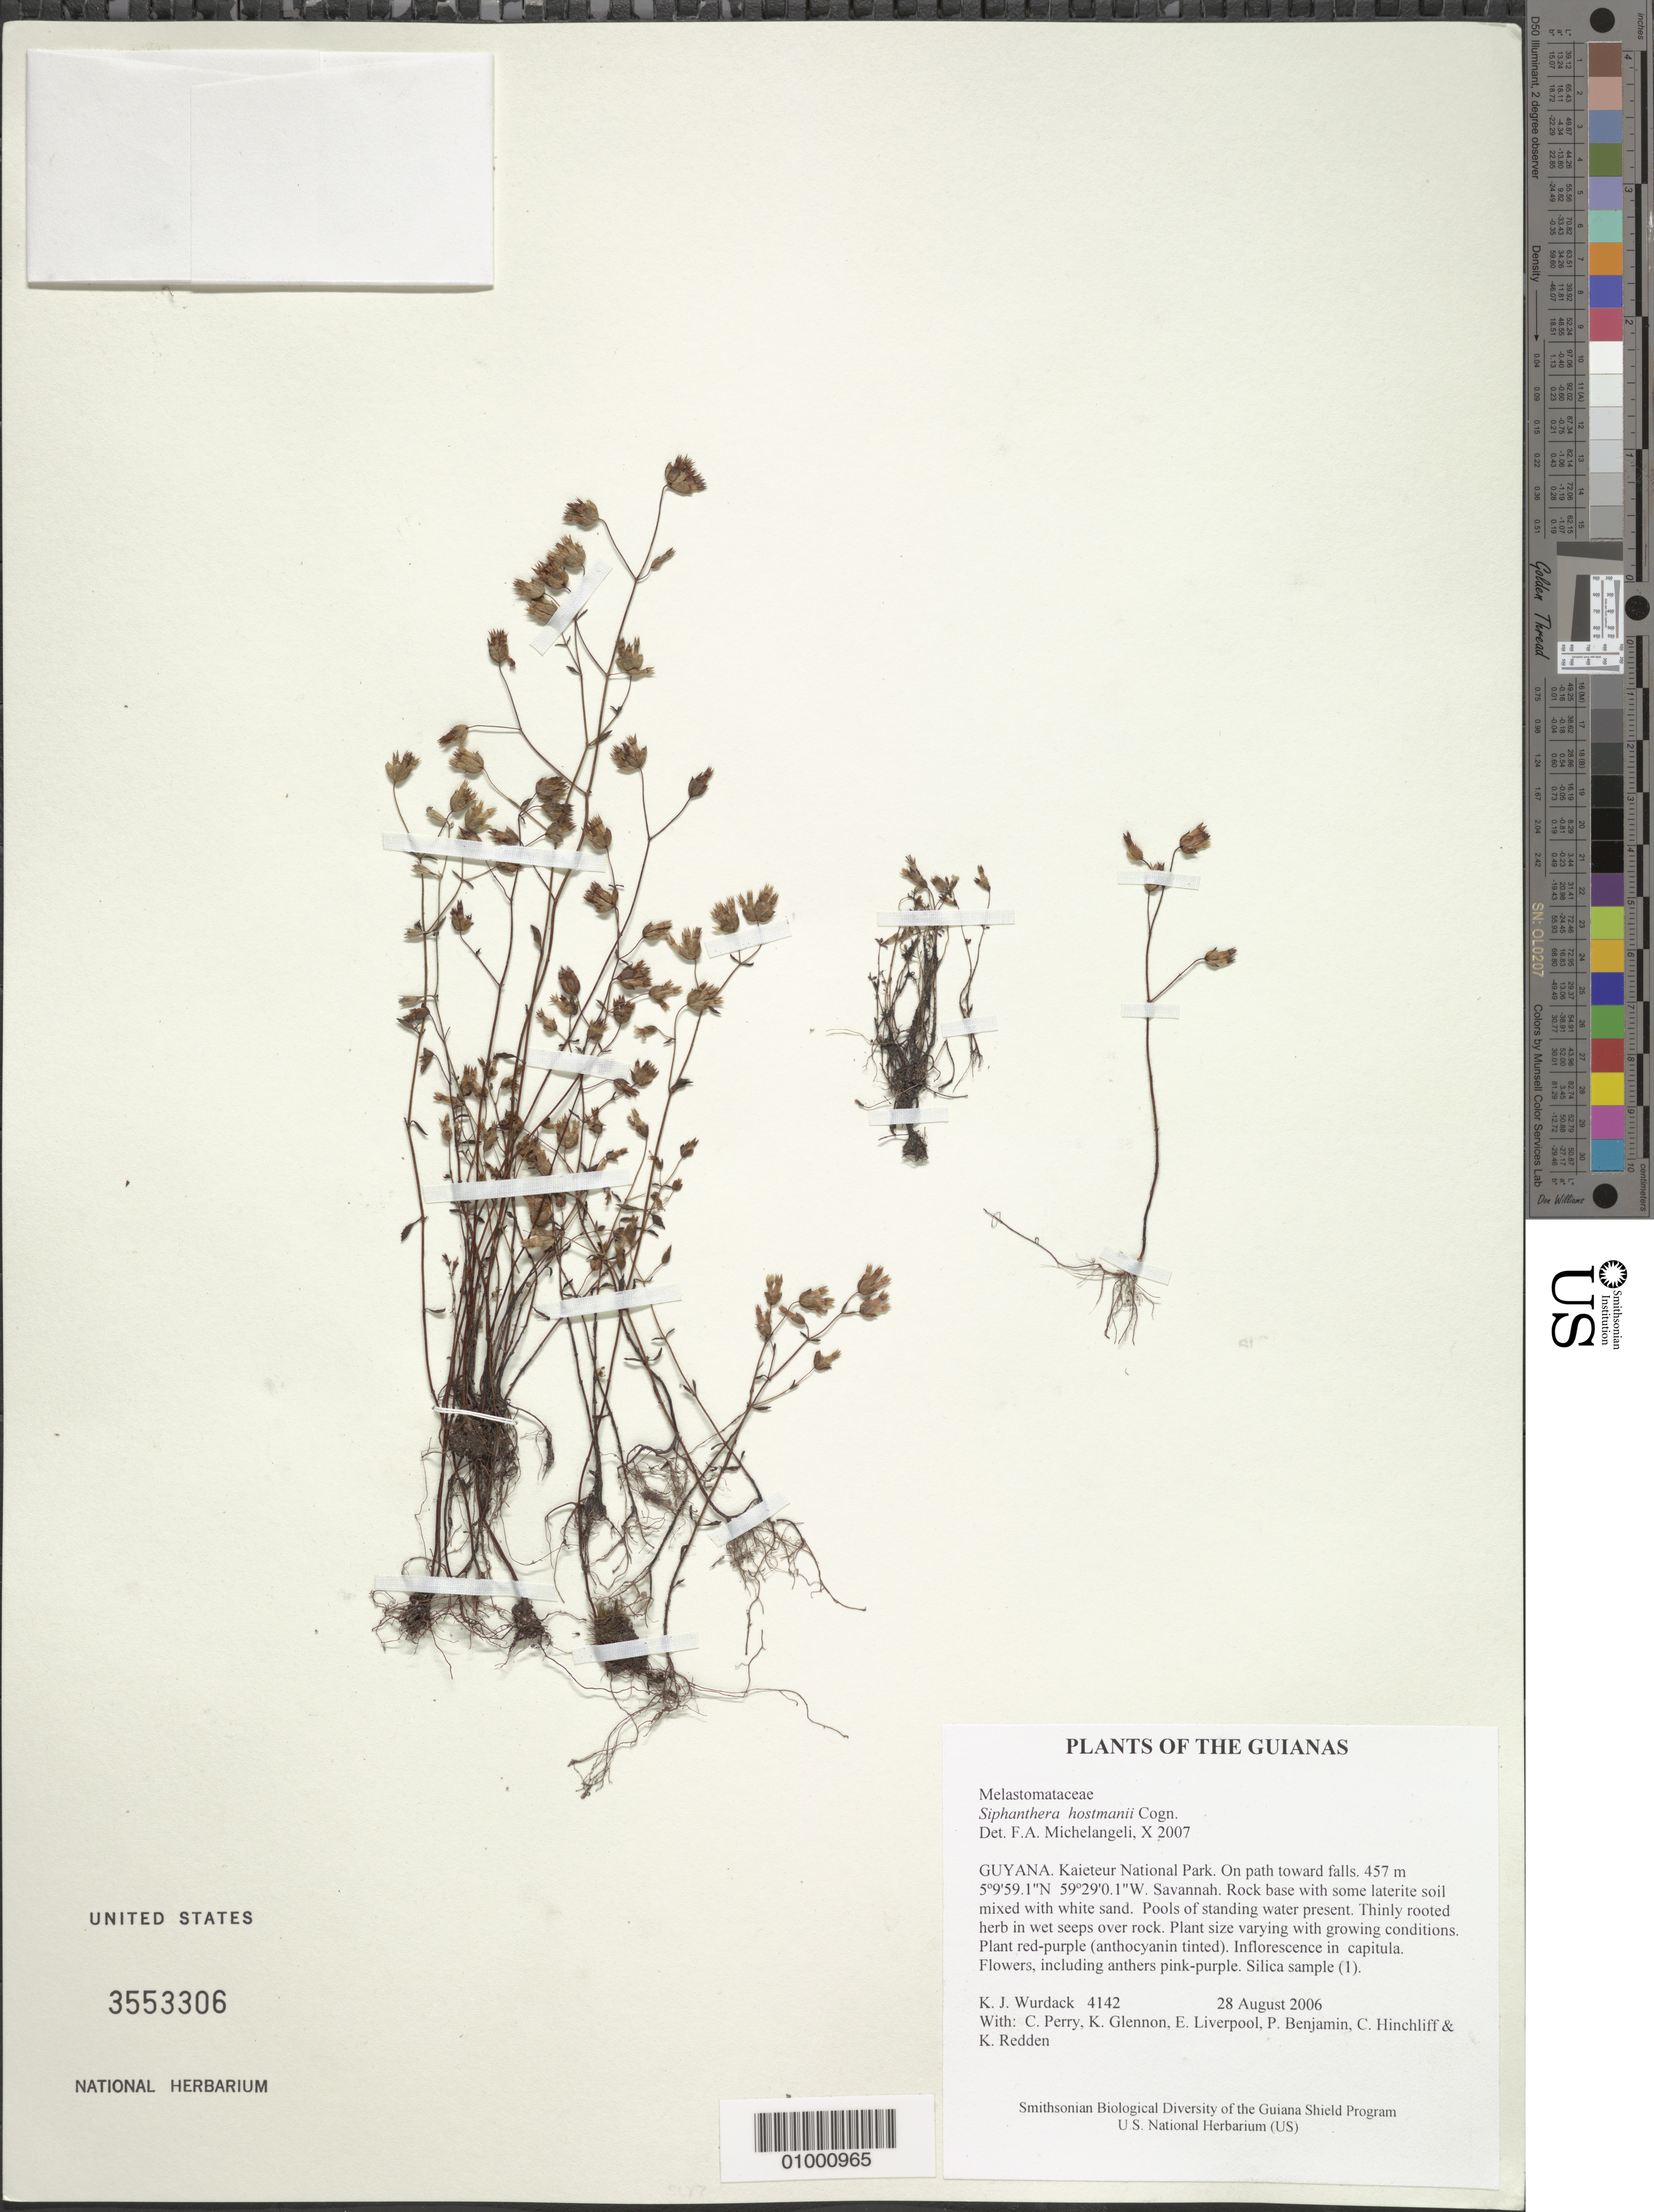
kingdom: Plantae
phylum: Tracheophyta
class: Magnoliopsida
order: Myrtales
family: Melastomataceae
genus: Siphanthera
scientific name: Siphanthera hostmannii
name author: Cogn.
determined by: Michelangeli, F. A.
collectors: K. Wurdack, C. Perry, K. Glennon, E. Liverpool, P. Benjamin, C. E. Hinchliff & K. M. Redden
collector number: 4142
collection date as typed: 28 August 2006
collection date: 2006-08-28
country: Guyana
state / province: Potaro-Siparuni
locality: Kaieteur National Park. On path toward falls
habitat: Savanna. Rock base with some laterite soil mixed with white sand. Pools of standing water present.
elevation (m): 457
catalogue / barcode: US 3553306